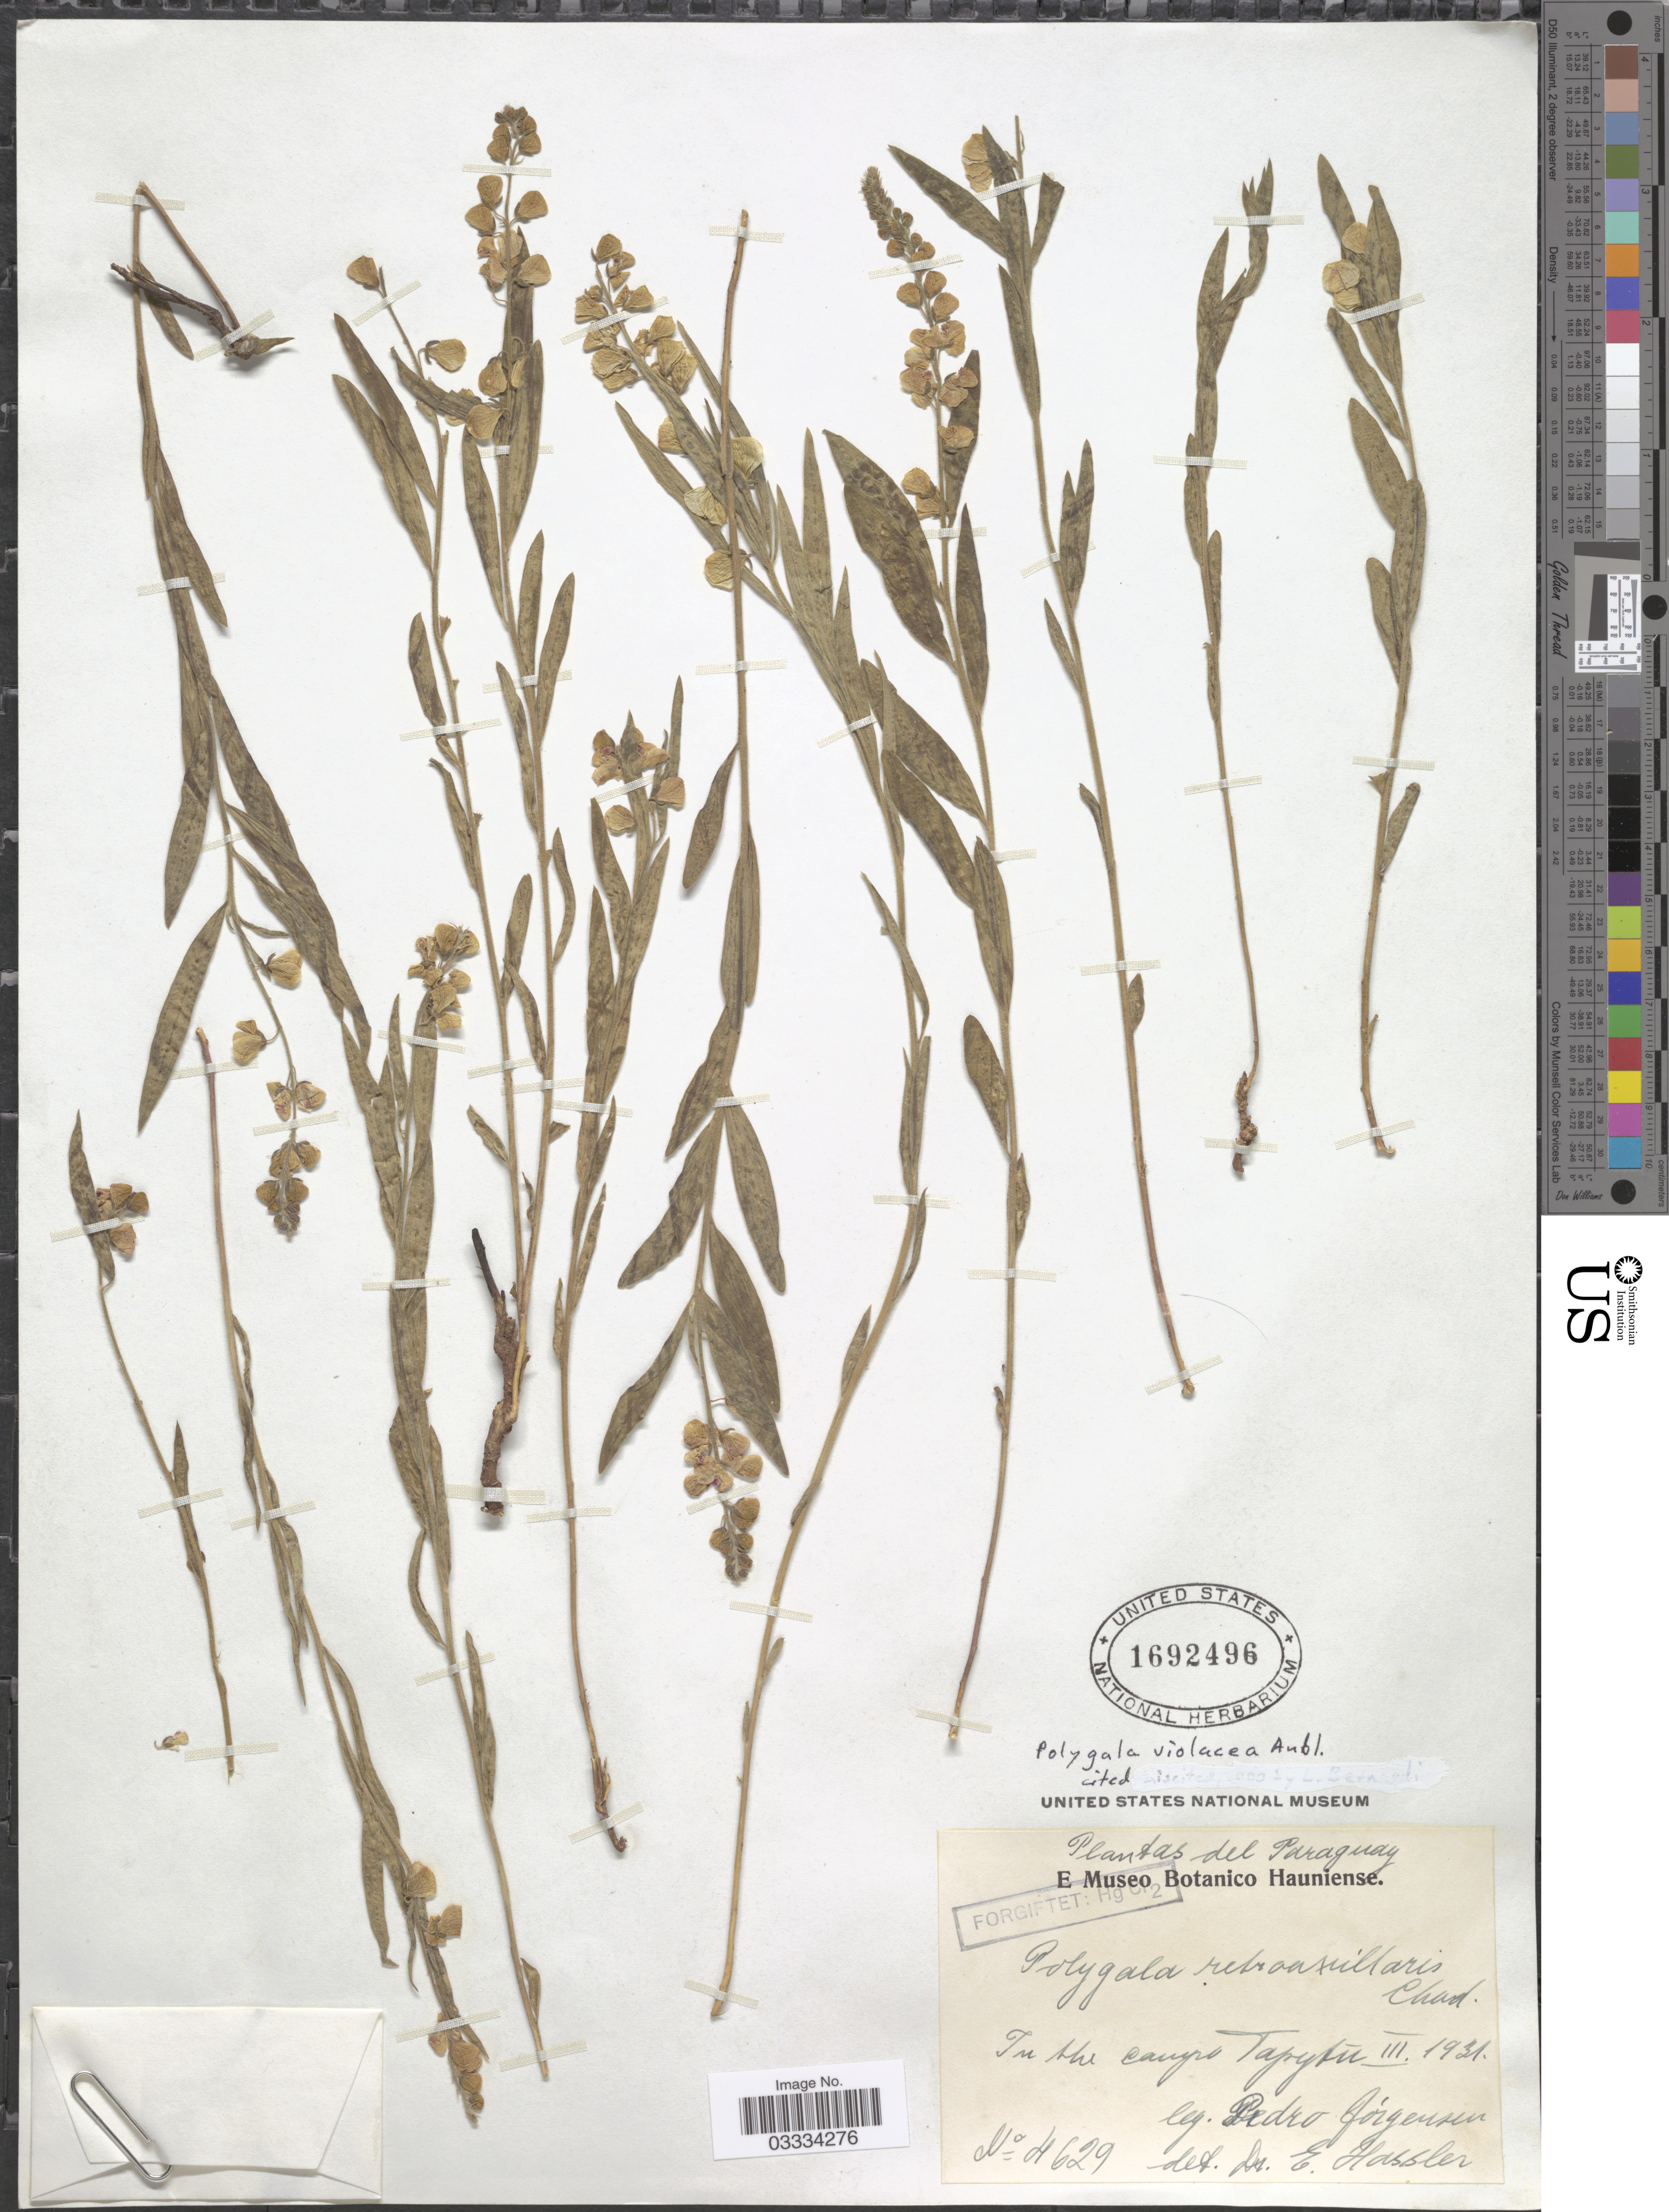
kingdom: Plantae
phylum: Tracheophyta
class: Magnoliopsida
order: Fabales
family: Polygalaceae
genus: Asemeia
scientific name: Asemeia violacea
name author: (Aubl.) J.F.B. Pastore & J.R. Abbott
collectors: P. Jörgensen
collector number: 4629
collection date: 1931-03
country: Paraguay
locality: In the camp Tapyta.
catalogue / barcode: US 1692496